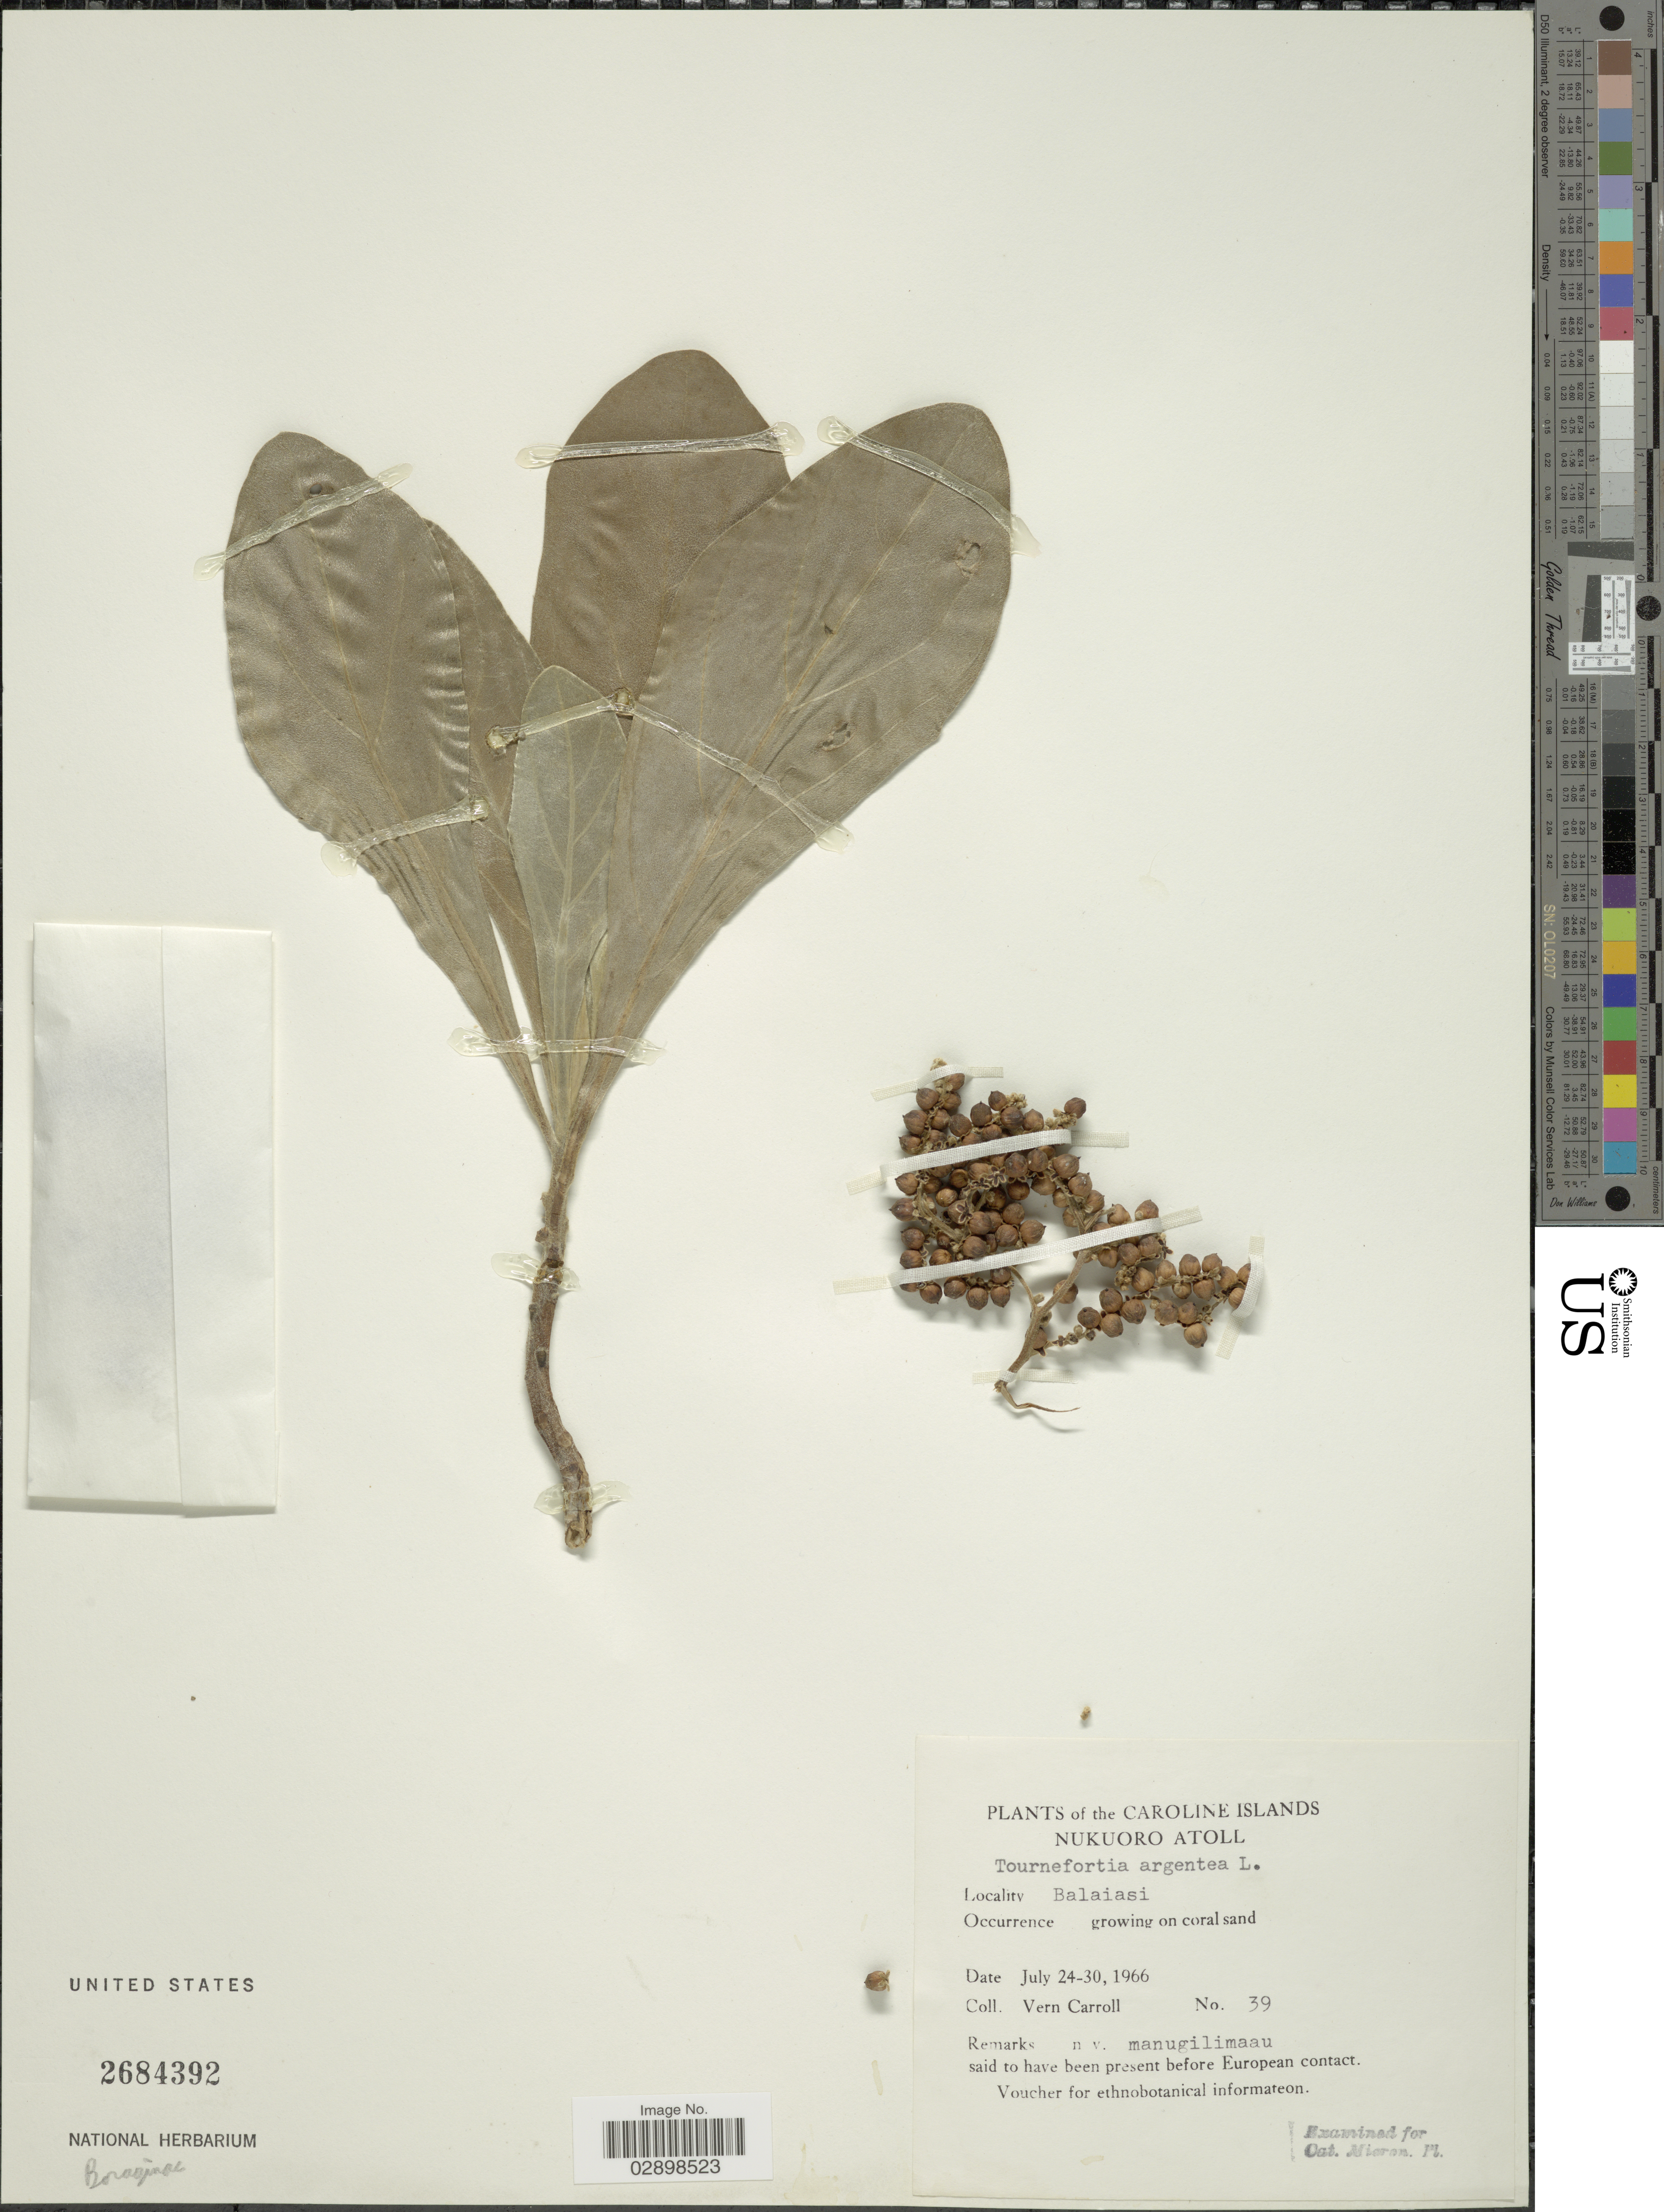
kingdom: Plantae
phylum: Tracheophyta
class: Magnoliopsida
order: Boraginales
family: Heliotropiaceae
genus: Heliotropium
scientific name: Heliotropium arboreum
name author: (Blanco) Mabberley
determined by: Wagner, W. L., (BOT), Smithsonian Institution - National Museum of Natural History (UNITED STATES)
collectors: V. Carroll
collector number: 39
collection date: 1966-07-24/1966-07-30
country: Micronesia, Federated States of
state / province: Pohnpei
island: Nukuoro Atoll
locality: Caroline Islands. Nukuoro Atoll. Balaiasi.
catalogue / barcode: US 2684392